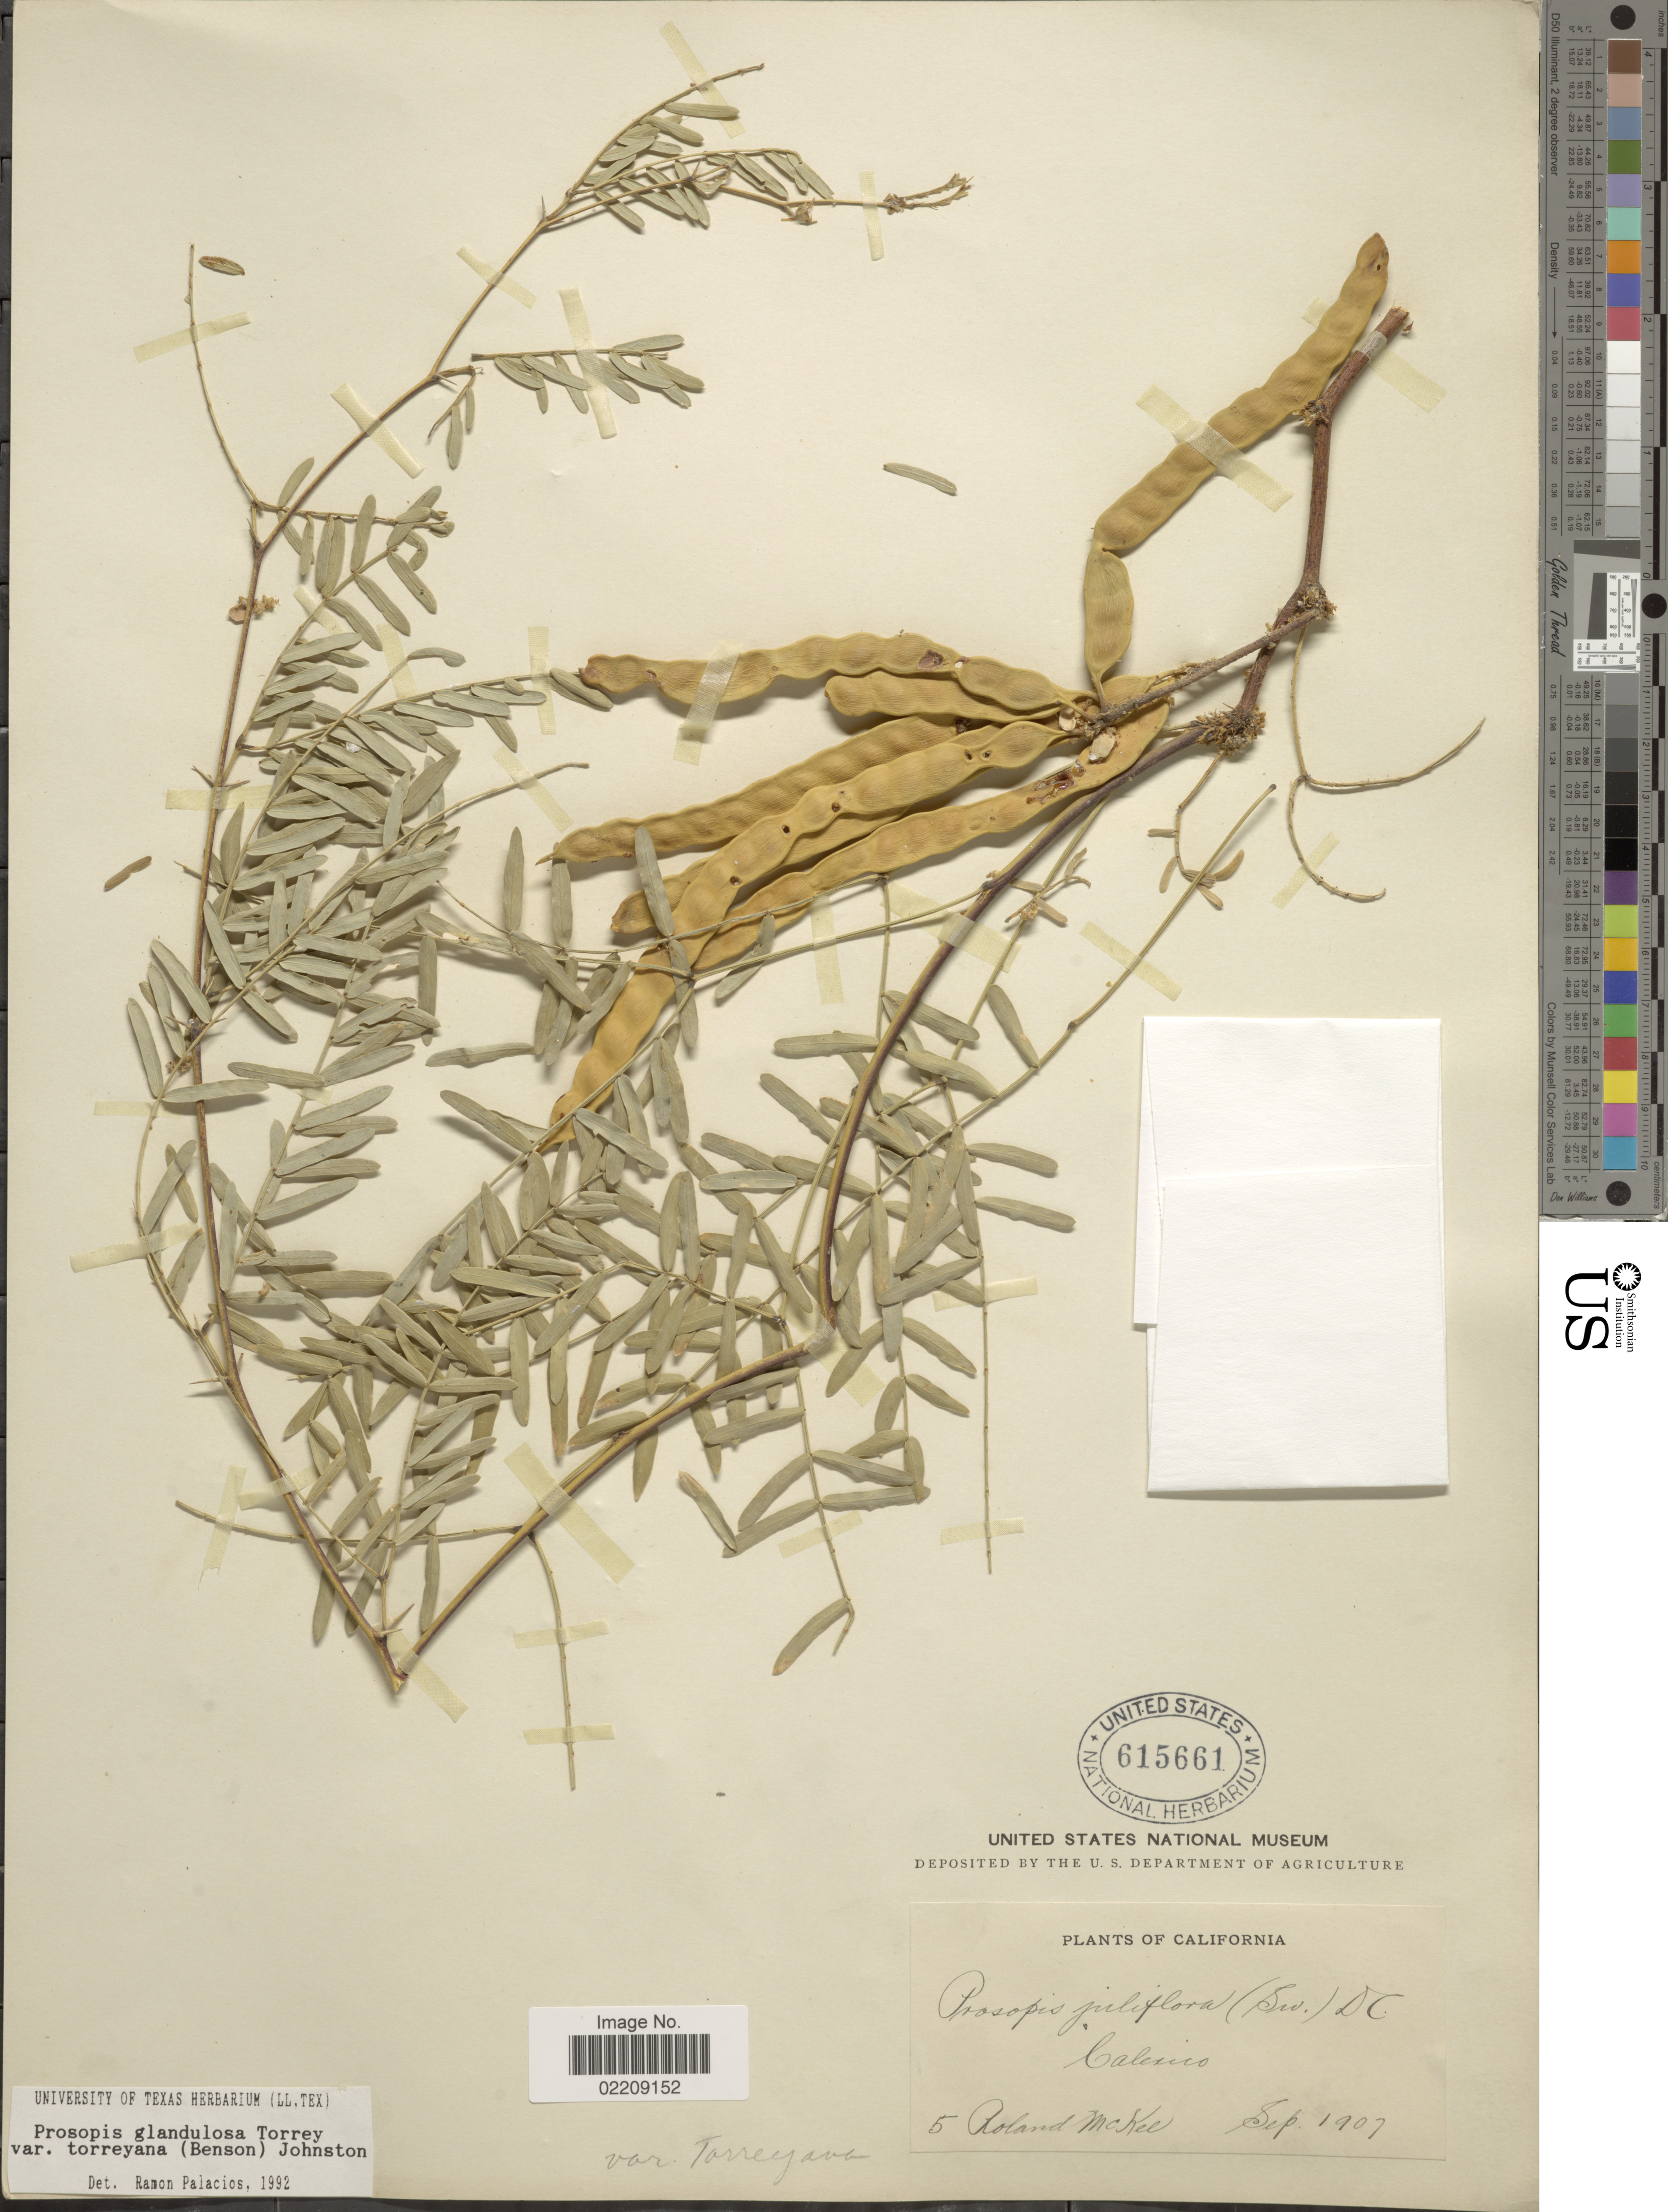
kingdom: Plantae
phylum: Tracheophyta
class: Magnoliopsida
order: Fabales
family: Fabaceae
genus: Neltuma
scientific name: Neltuma odorata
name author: (Torr. & Frém.) C. E. Hughes & G.P. Lewis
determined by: Strong, Mark T., (BOT), Smithsonian Institution - National Museum of Natural History (UNITED STATES)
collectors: R. Mckee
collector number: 5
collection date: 1907-09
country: United States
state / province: California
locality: Calexico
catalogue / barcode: US 615661